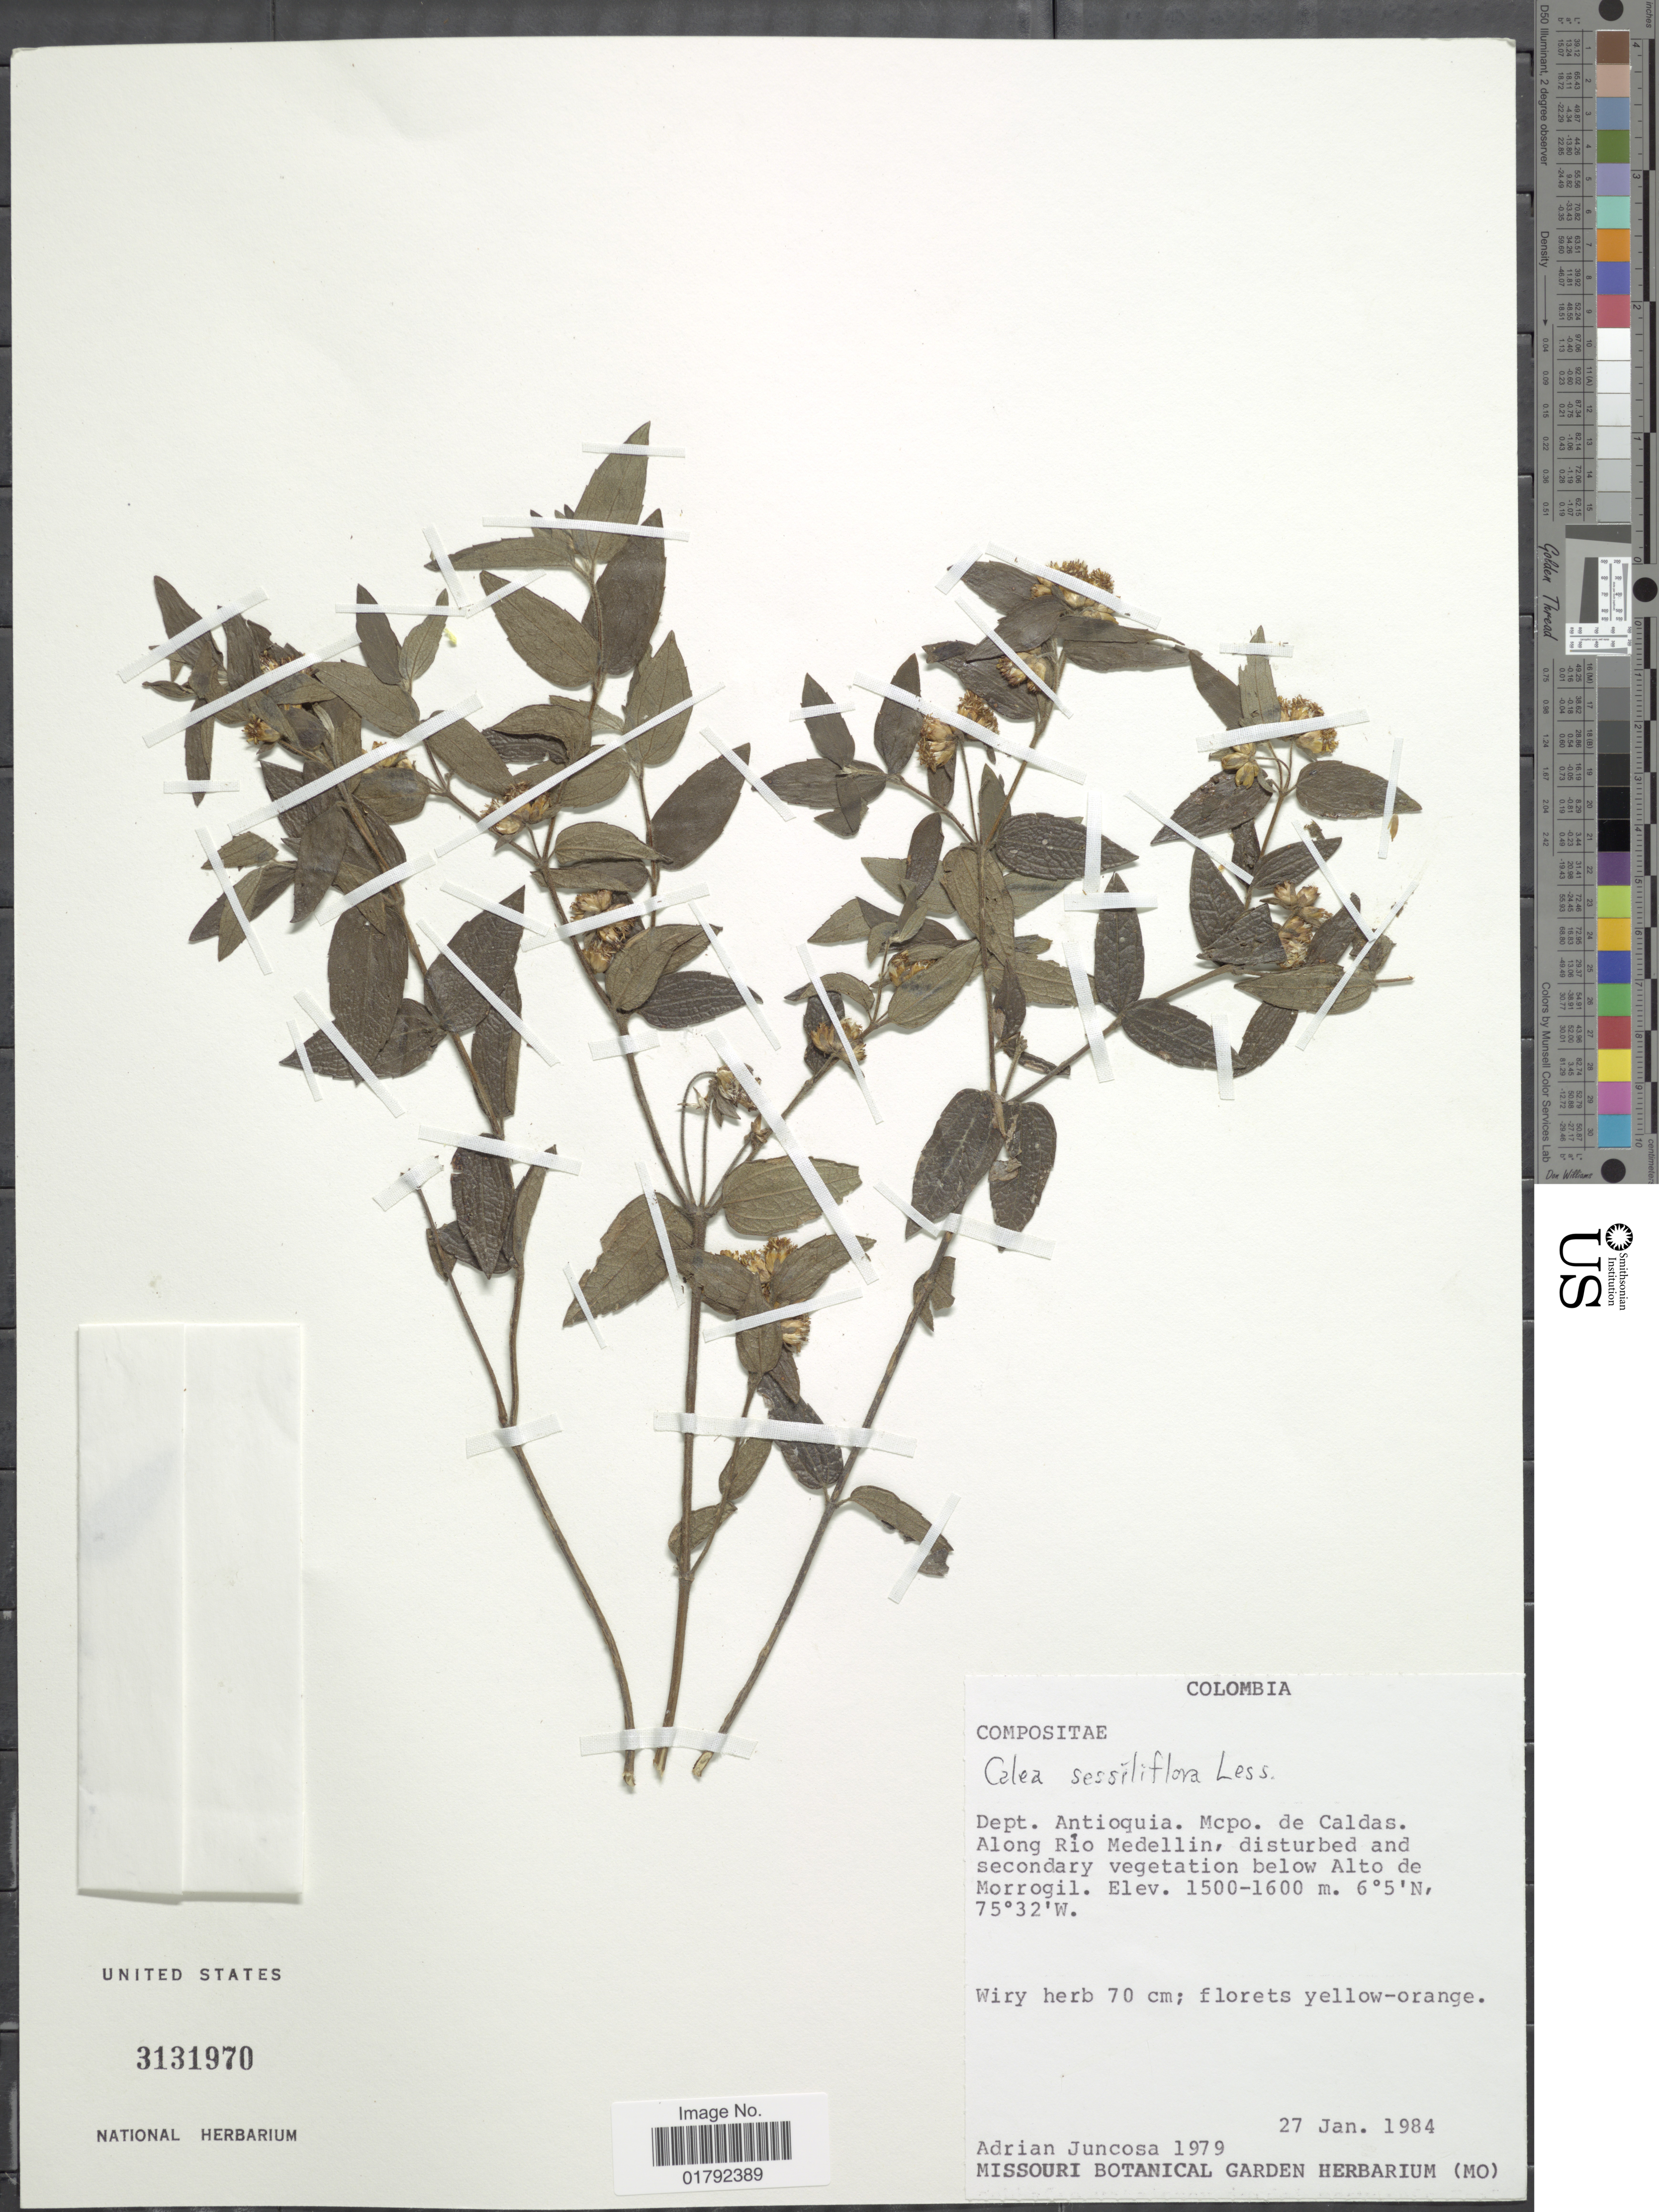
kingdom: Plantae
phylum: Tracheophyta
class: Magnoliopsida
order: Asterales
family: Asteraceae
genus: Calea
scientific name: Calea sessiliflora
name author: Less.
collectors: A. Juncosa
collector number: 1979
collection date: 1984-01-27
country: Colombia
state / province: Antioquia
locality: Mcpo. de Caldas, along Rio Medellin, disturbed and secondary vegetation below Alto de Morrogil.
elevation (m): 1500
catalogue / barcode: US 3131970